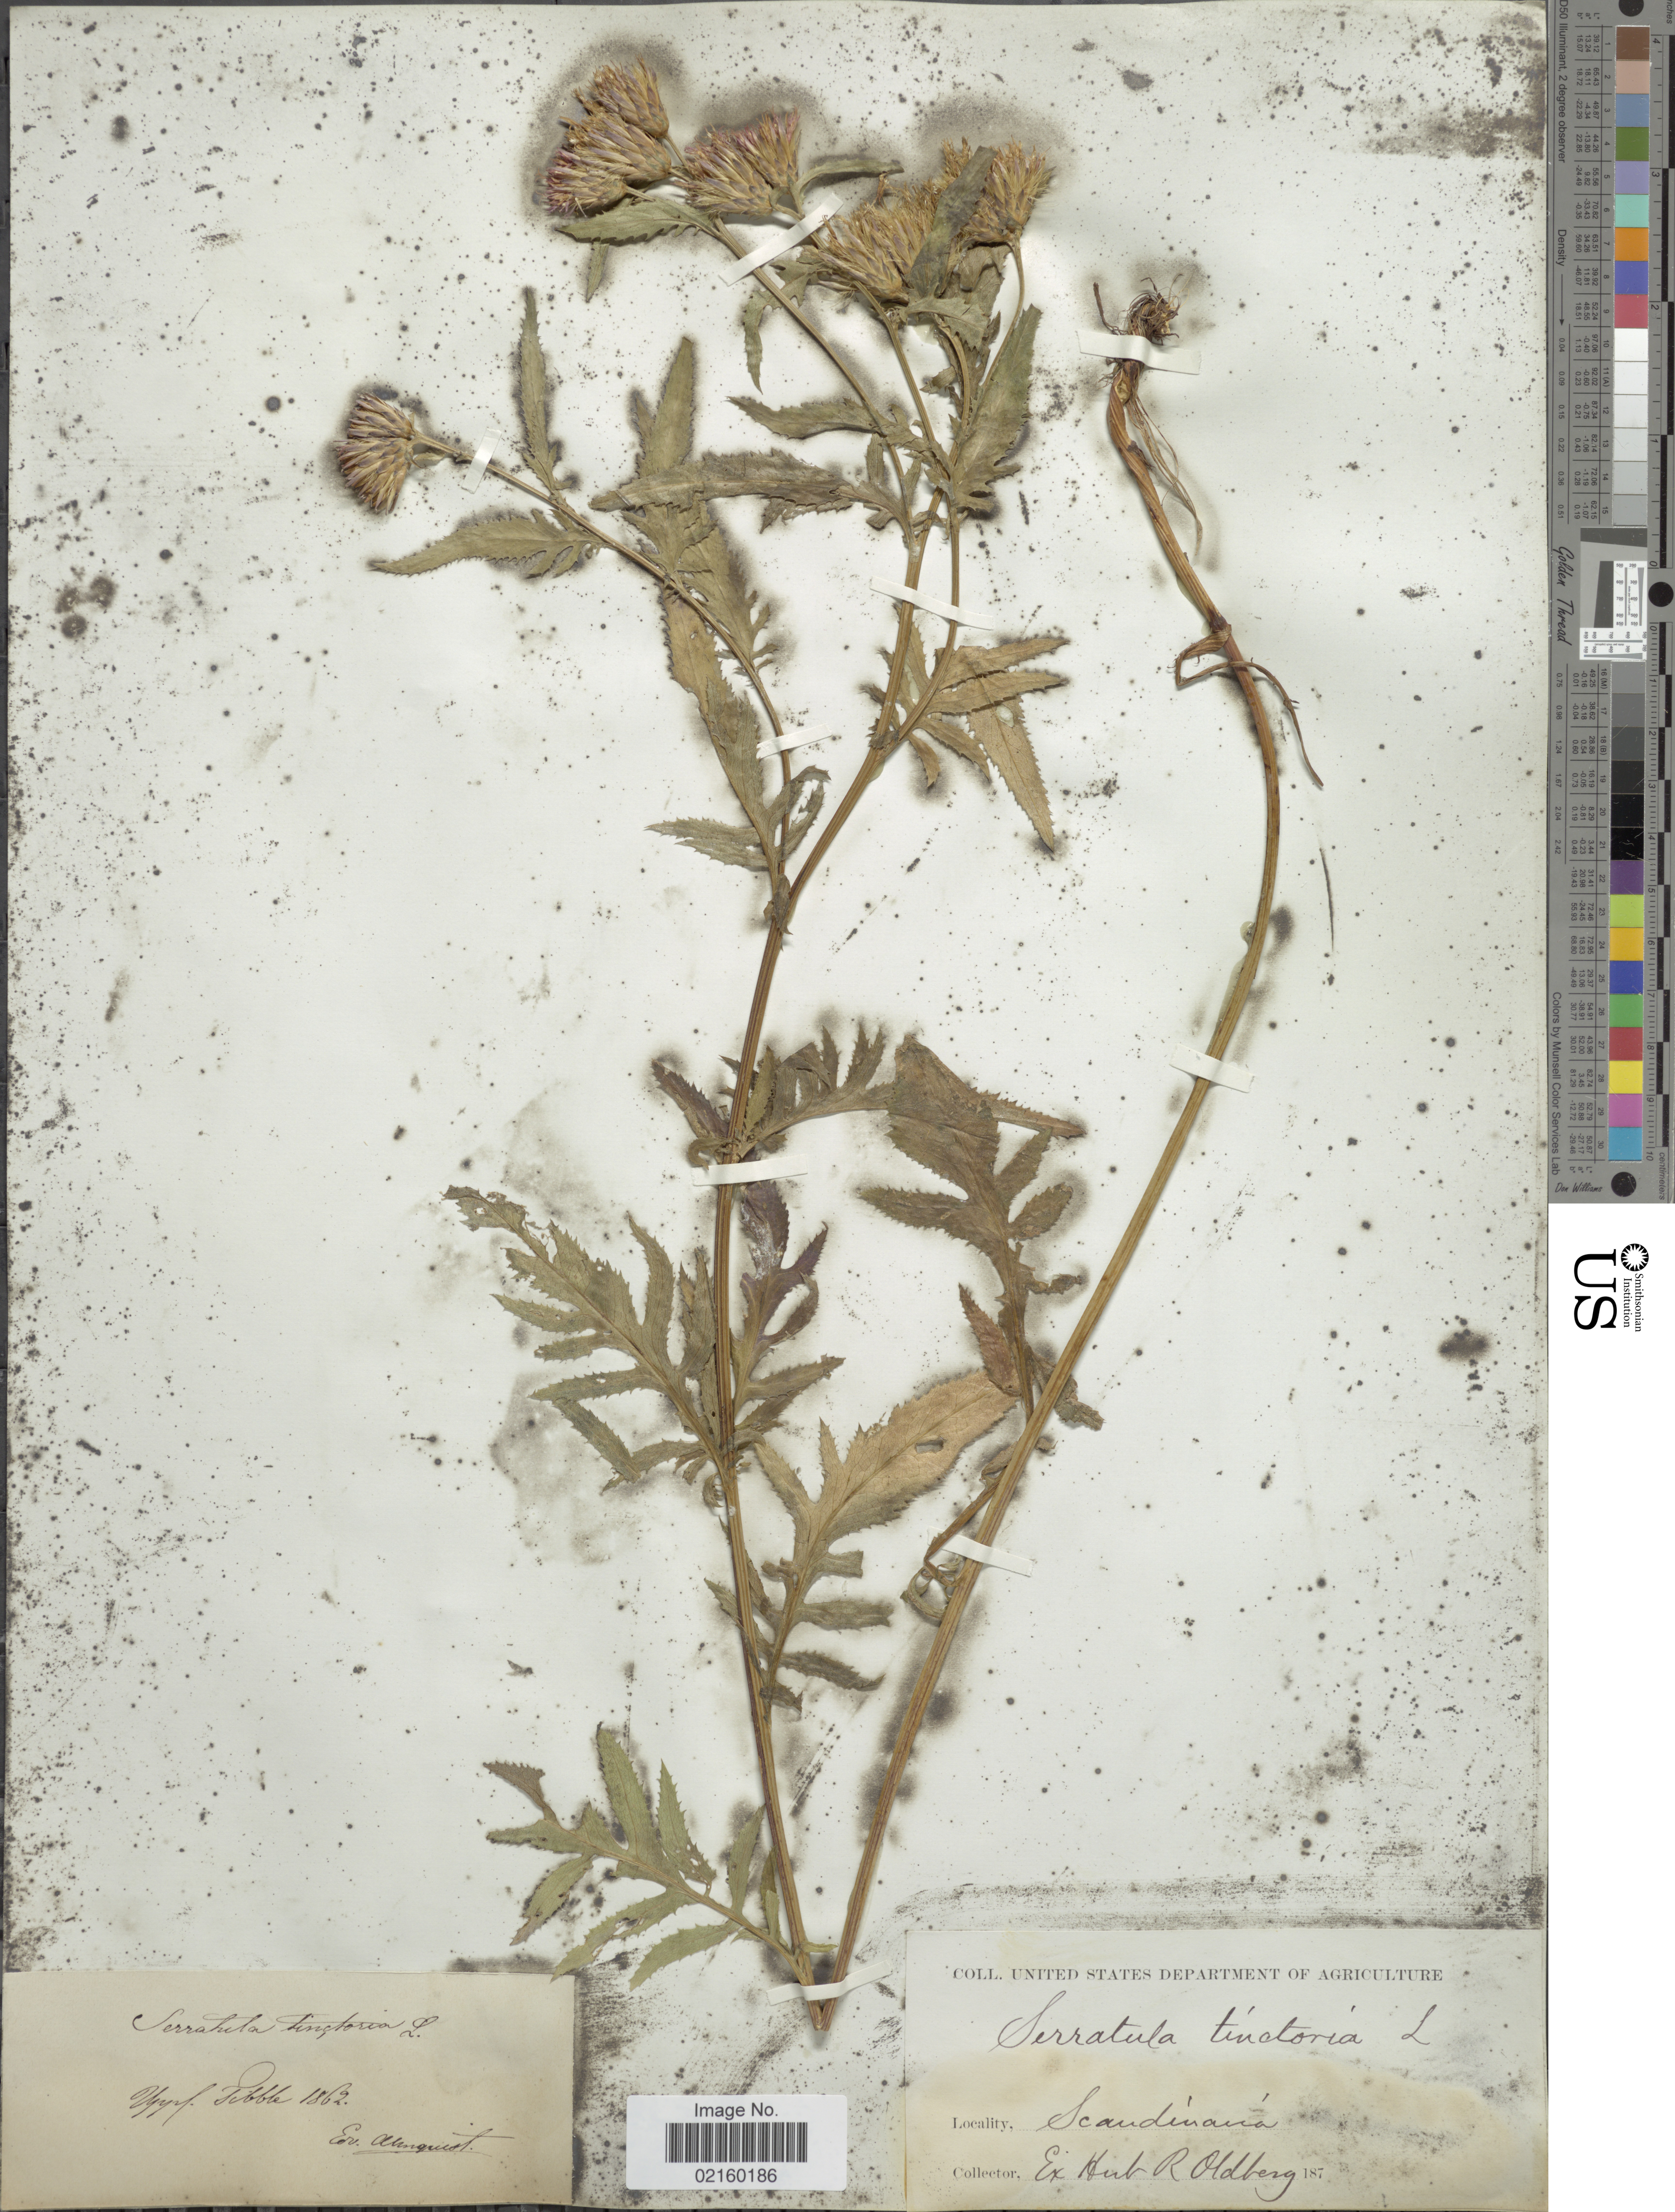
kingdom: Plantae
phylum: Tracheophyta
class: Magnoliopsida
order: Asterales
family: Asteraceae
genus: Serratula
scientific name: Serratula tinctoria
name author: L.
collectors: R. Oldberg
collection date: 1862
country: Sweden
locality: Scandinavia. Tibble